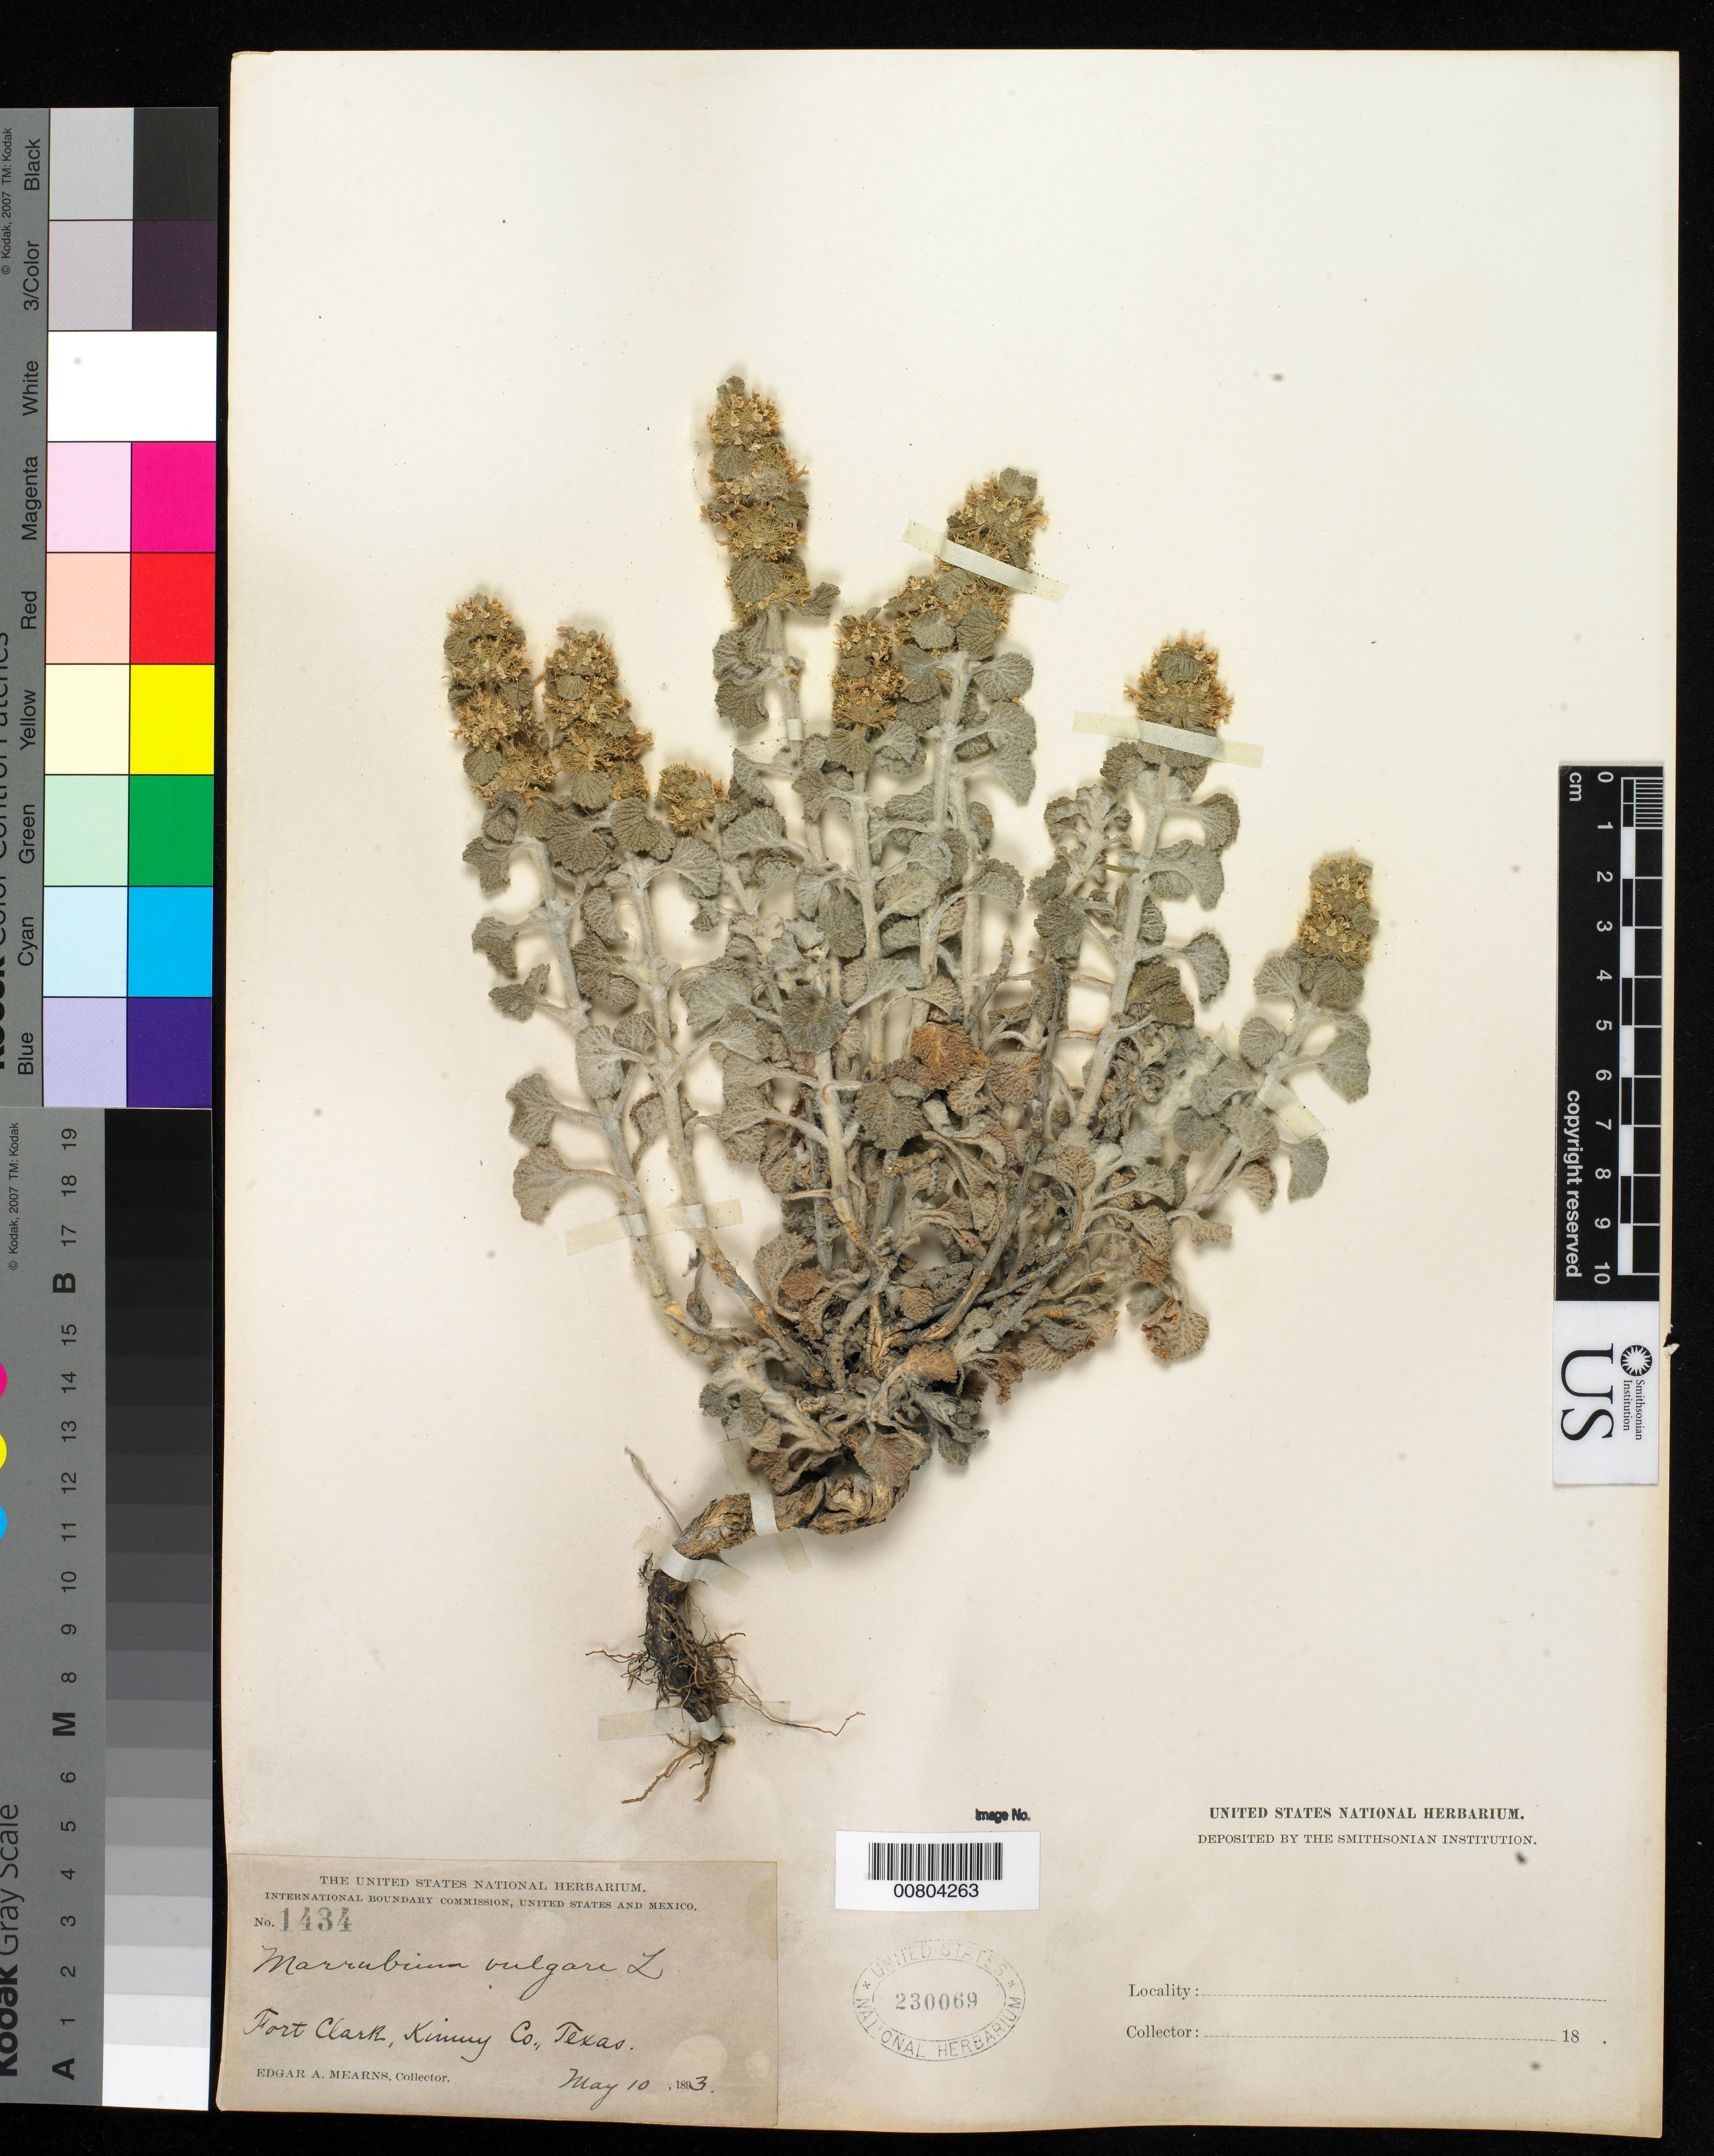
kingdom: Plantae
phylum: Tracheophyta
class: Magnoliopsida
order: Lamiales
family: Lamiaceae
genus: Marrubium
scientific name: Marrubium vulgare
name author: L.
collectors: E. A. Mearns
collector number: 1434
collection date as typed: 10 May 1893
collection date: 1893-05-10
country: United States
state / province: Texas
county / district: Kinney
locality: Fort Clark, Kinney County, Texas.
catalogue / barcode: US 230069